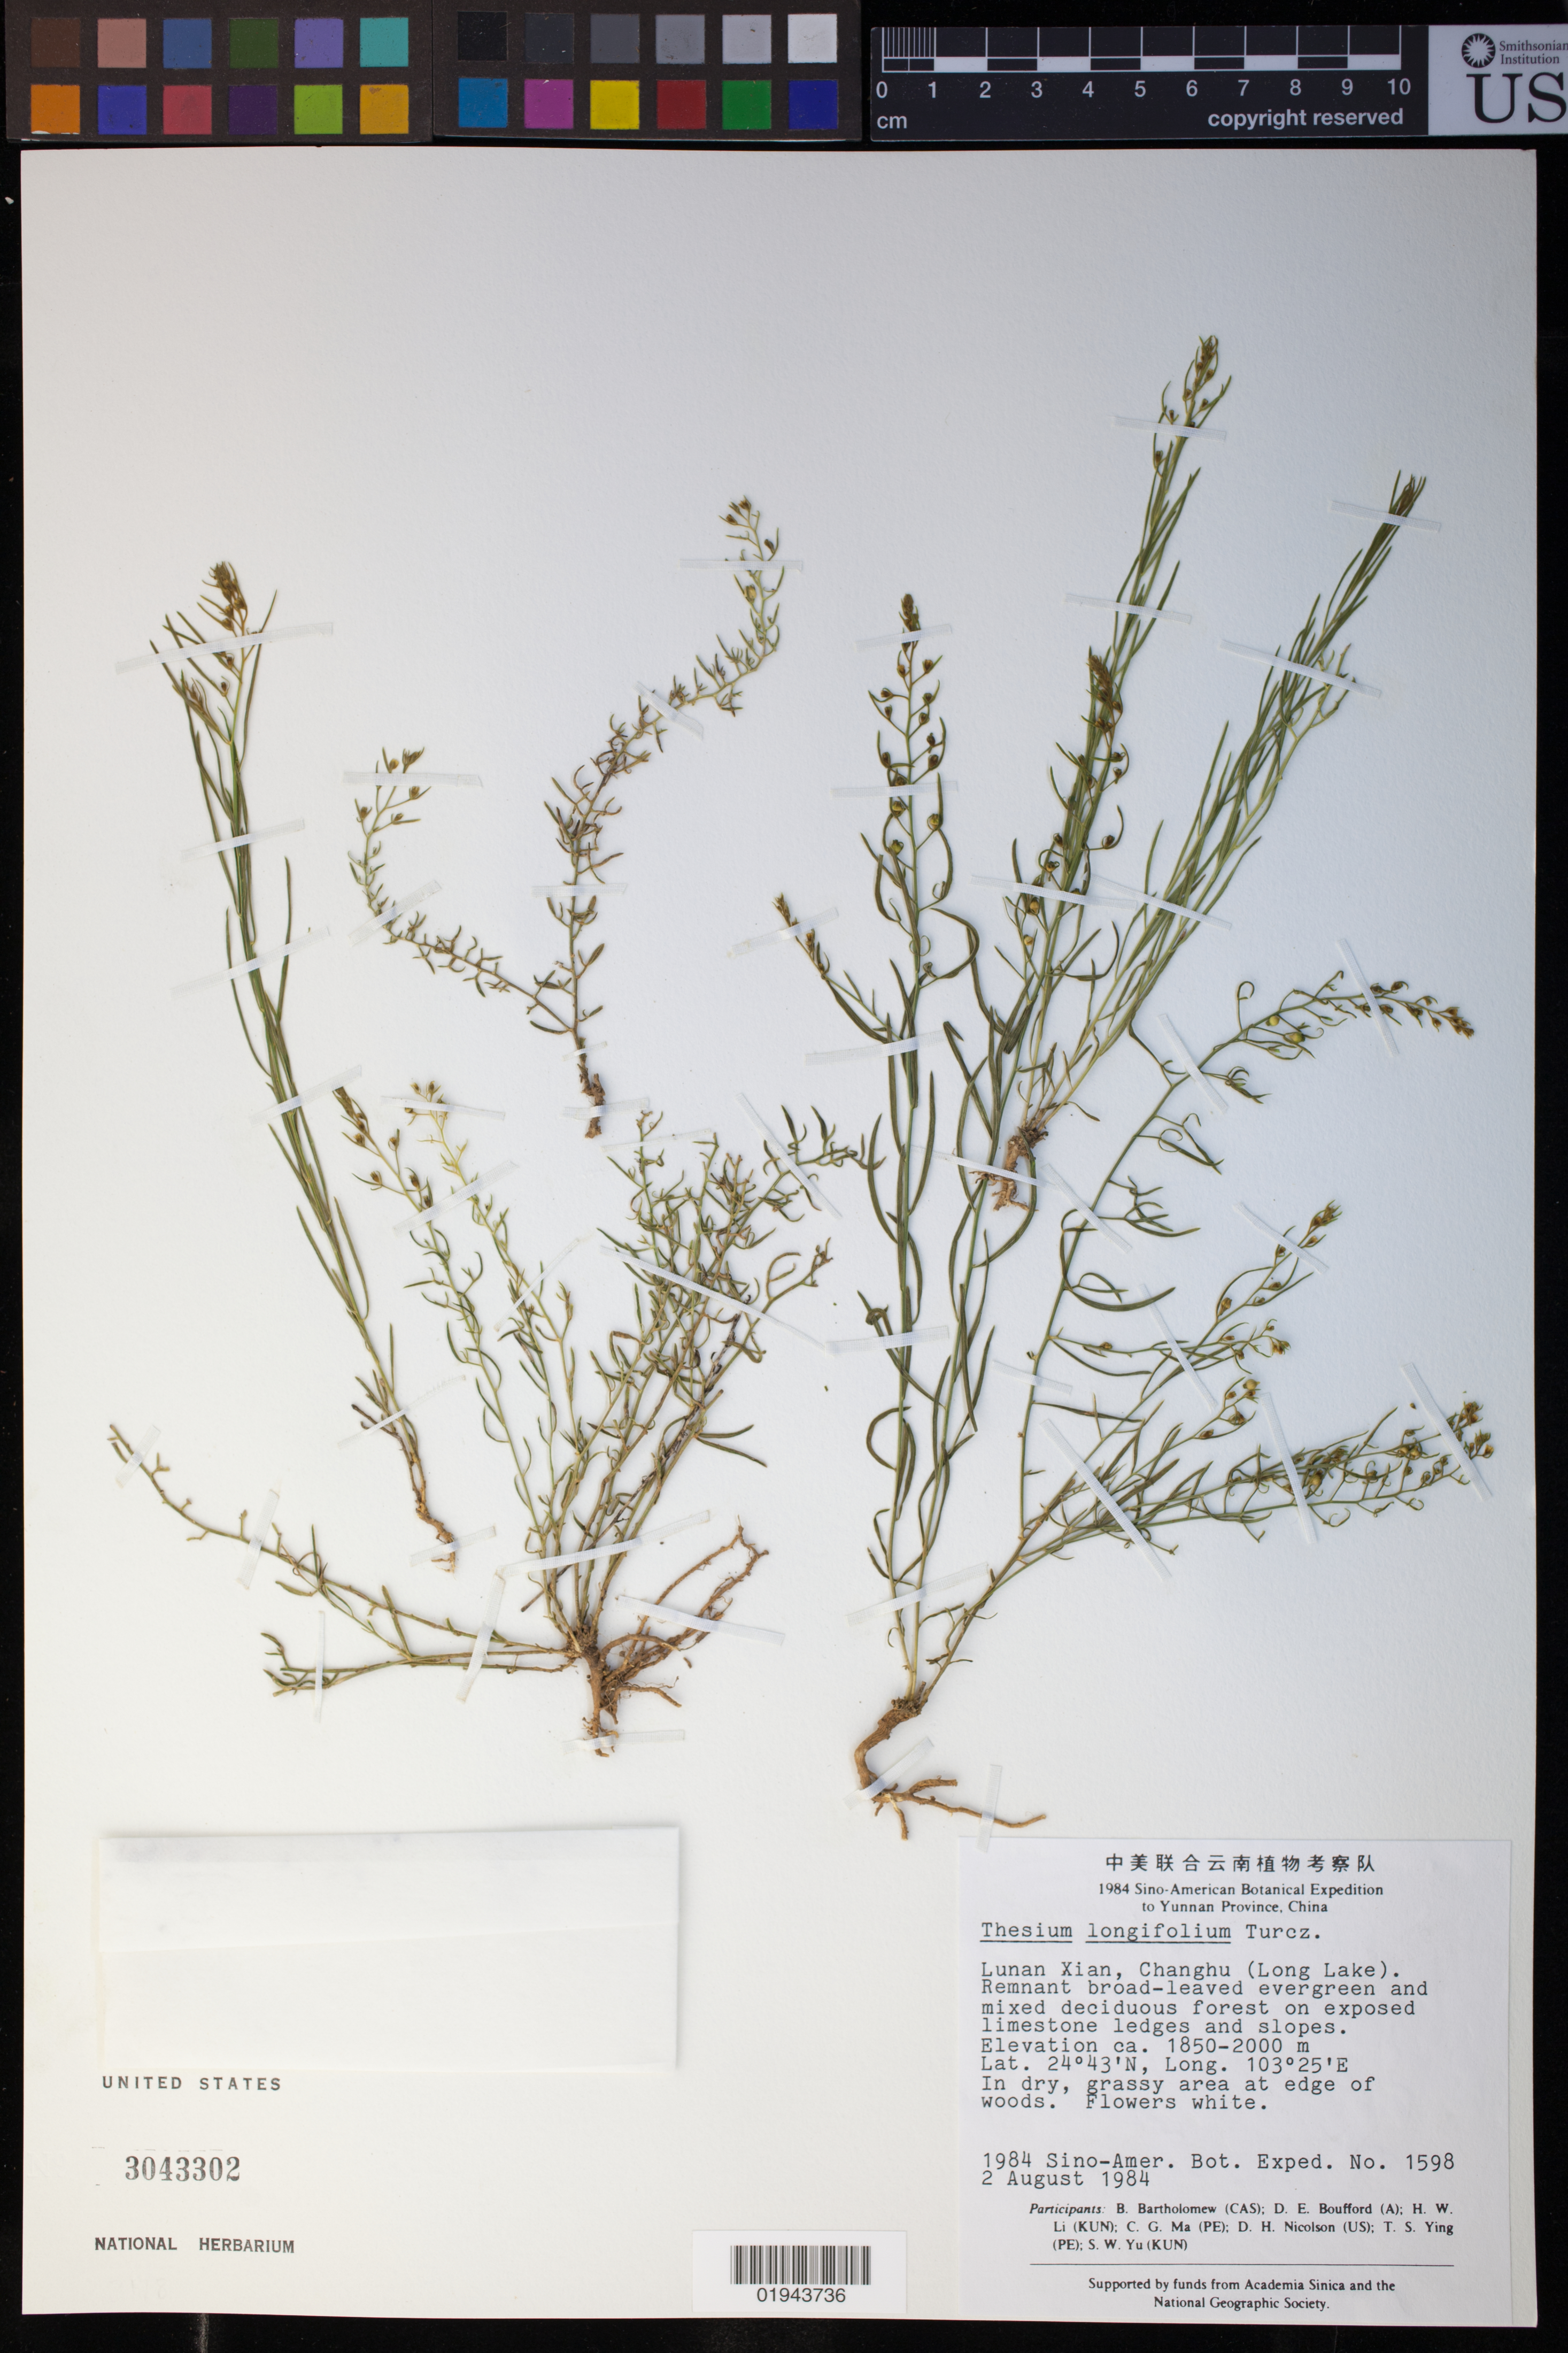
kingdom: Plantae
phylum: Tracheophyta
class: Magnoliopsida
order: Santalales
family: Thesiaceae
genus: Thesium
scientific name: Thesium longifolium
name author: Turcz.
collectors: B. Bartholomew, D. E. Boufford, H. W. Li, C. Ma, D. H. Nicolson & et al.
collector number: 1598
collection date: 1984-08-02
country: China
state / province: Yunnan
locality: Lunan Xian, Changhu (Long Lake)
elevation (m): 1850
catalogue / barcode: US 3043302